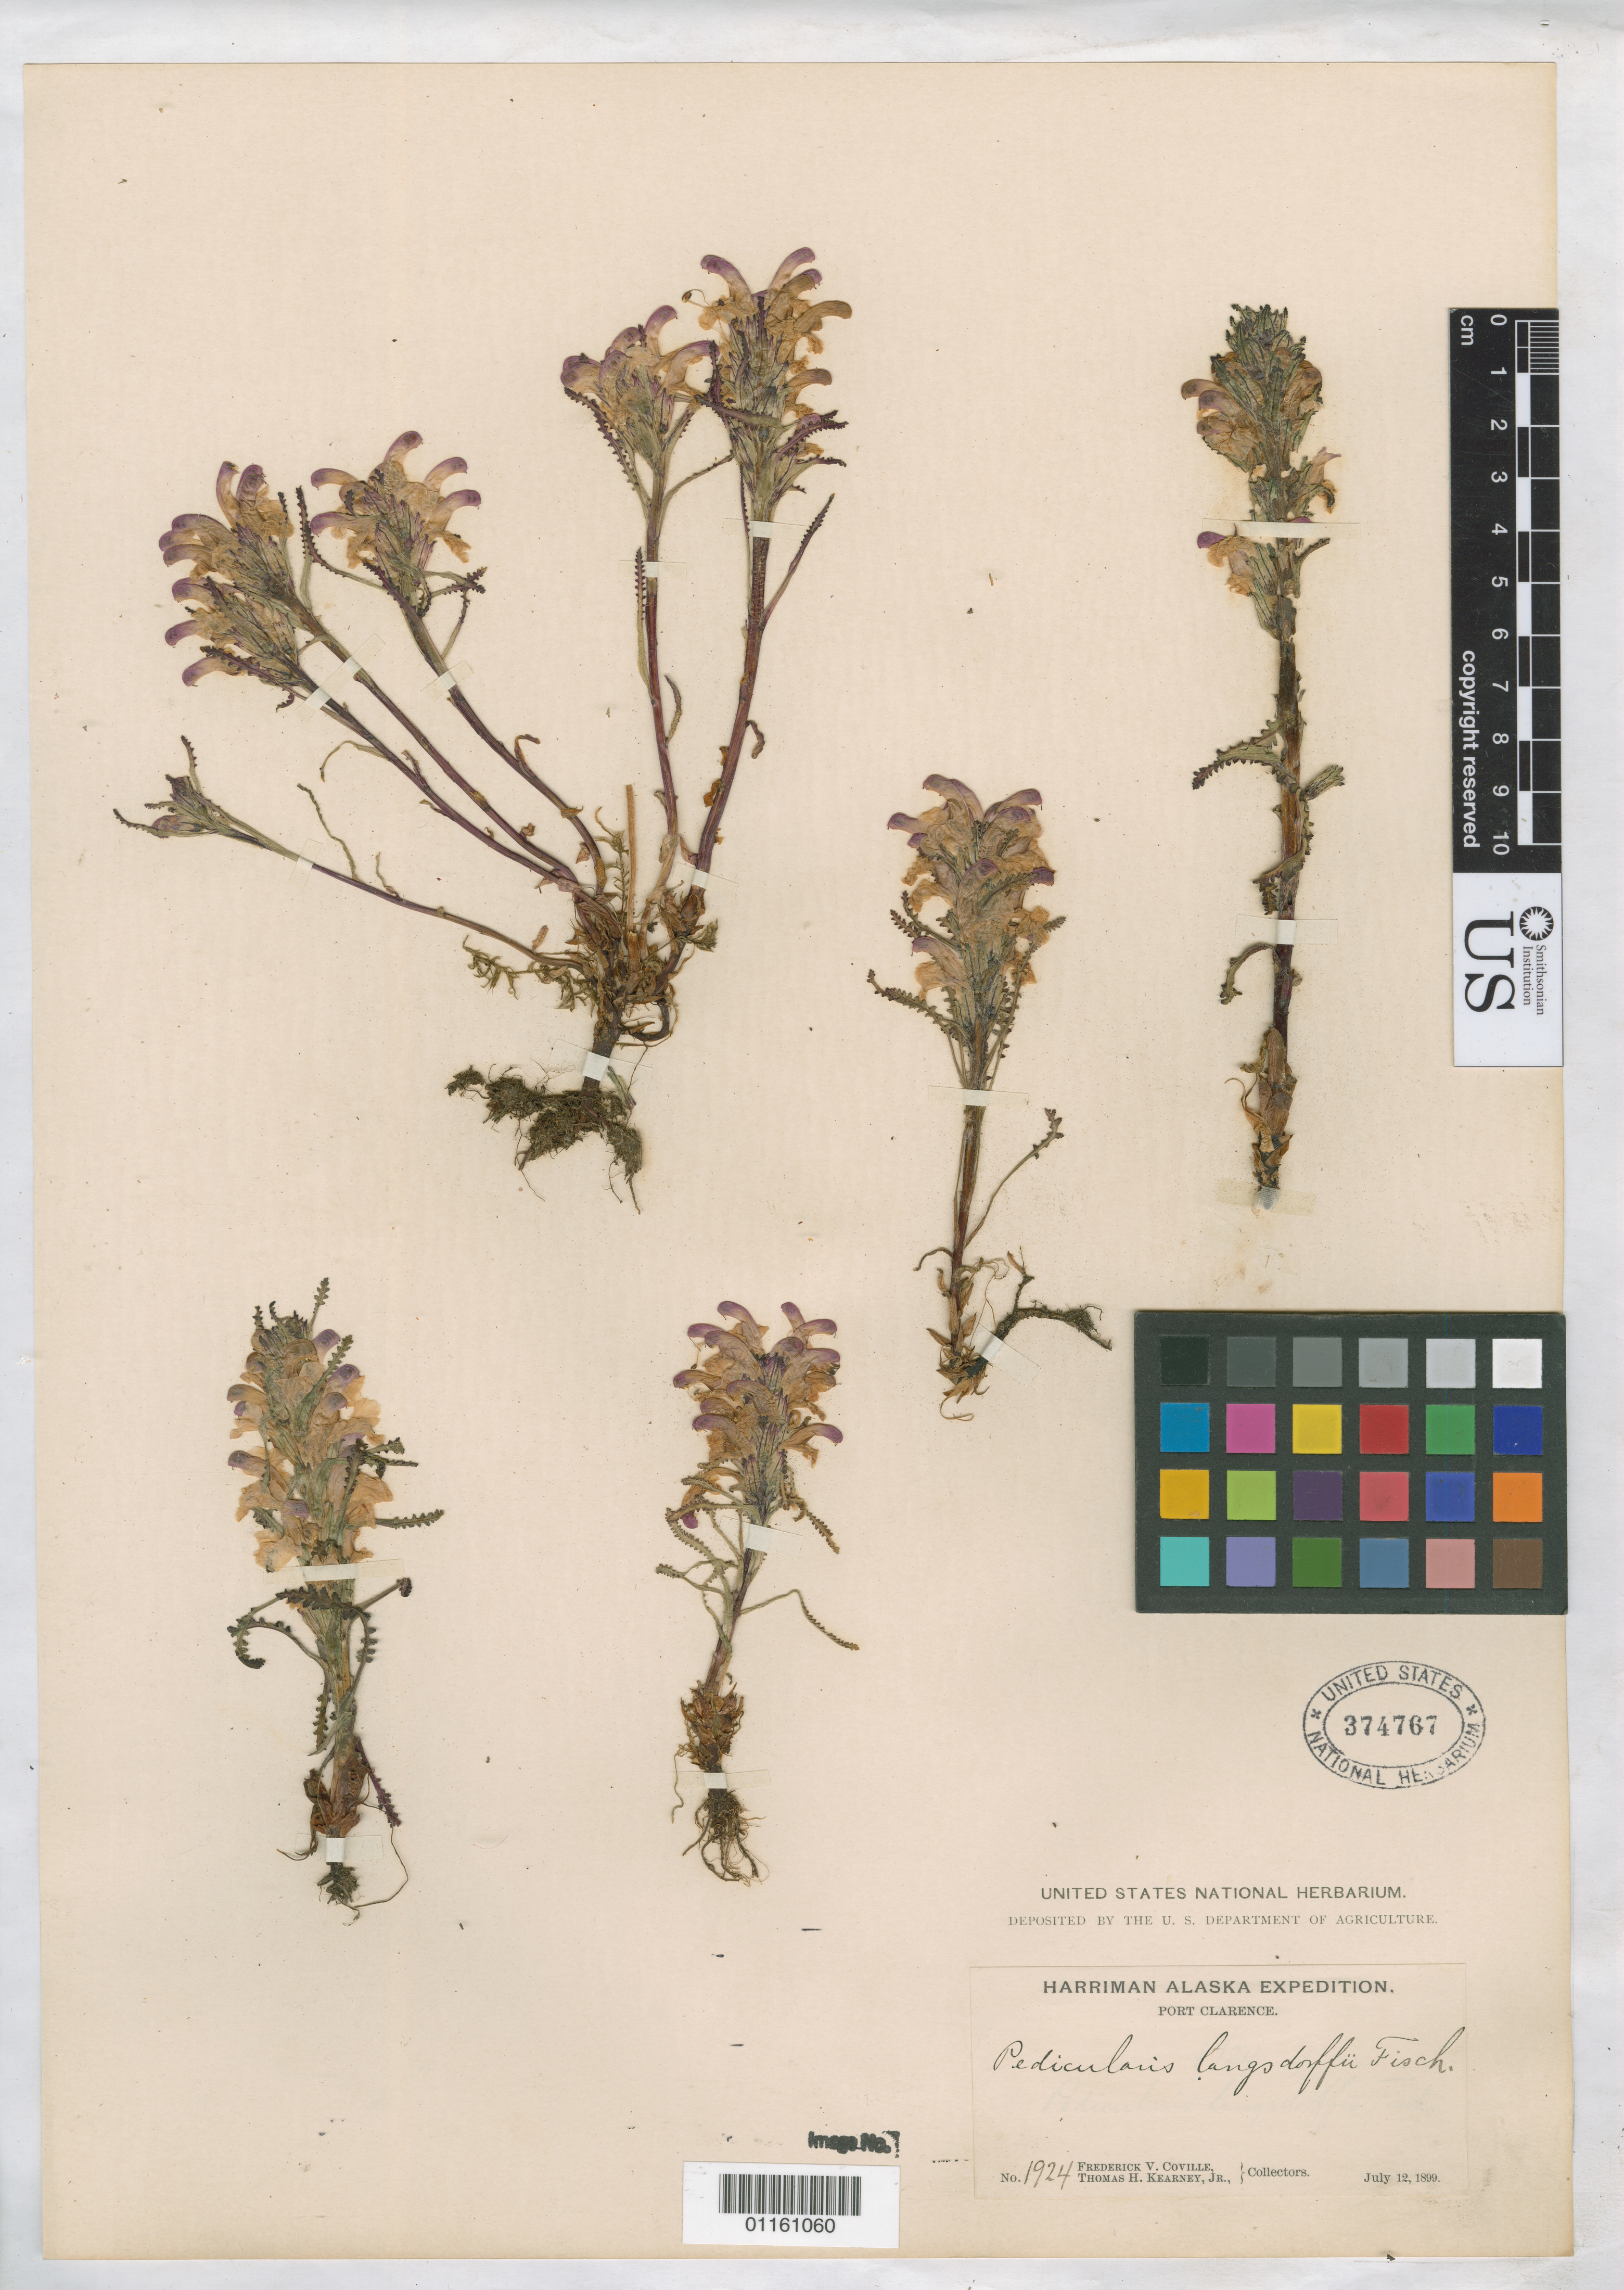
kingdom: Plantae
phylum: Tracheophyta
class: Magnoliopsida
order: Lamiales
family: Orobanchaceae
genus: Pedicularis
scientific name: Pedicularis langsdorffii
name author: Fisch. ex Steven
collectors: F. V. Coville & T. H. Kearney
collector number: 1924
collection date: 1899-07-12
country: United States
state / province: Alaska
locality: Port Clarence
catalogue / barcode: US 374767